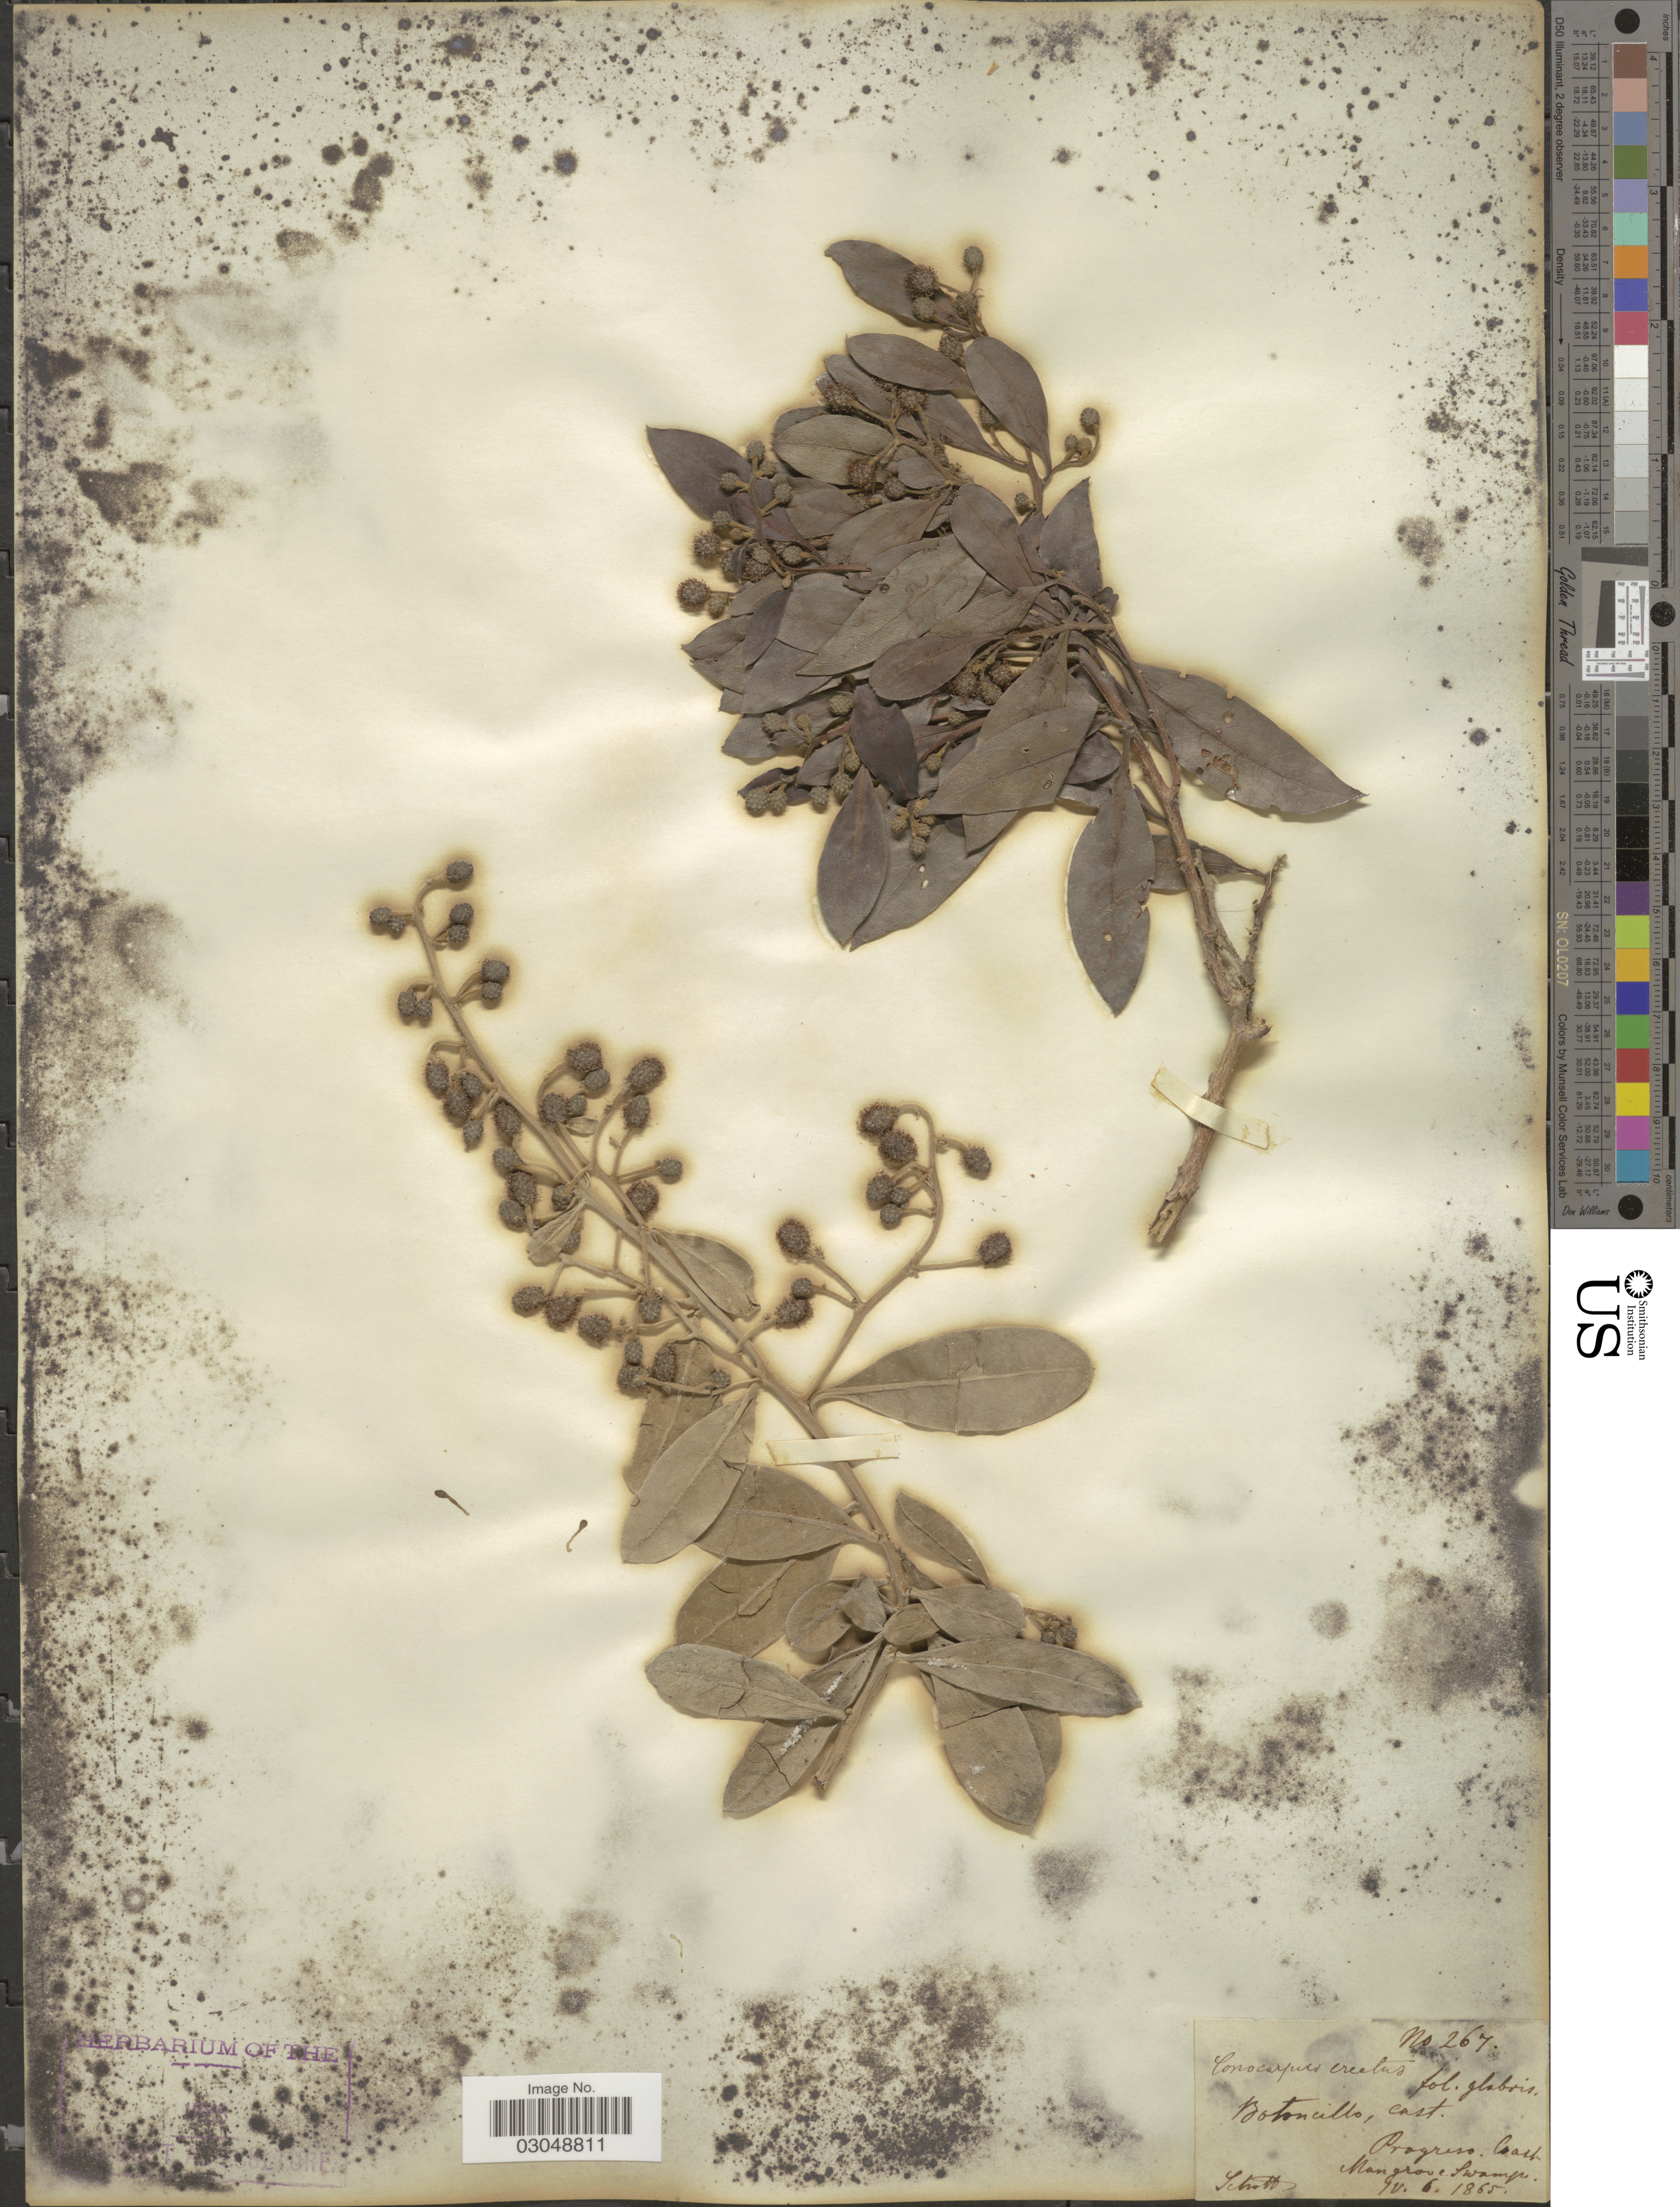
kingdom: Plantae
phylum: Tracheophyta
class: Magnoliopsida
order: Myrtales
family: Combretaceae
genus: Conocarpus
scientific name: Conocarpus erectus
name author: L.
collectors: Schott, --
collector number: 267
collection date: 1865-04-06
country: Guatemala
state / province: El Progreso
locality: Progreso.